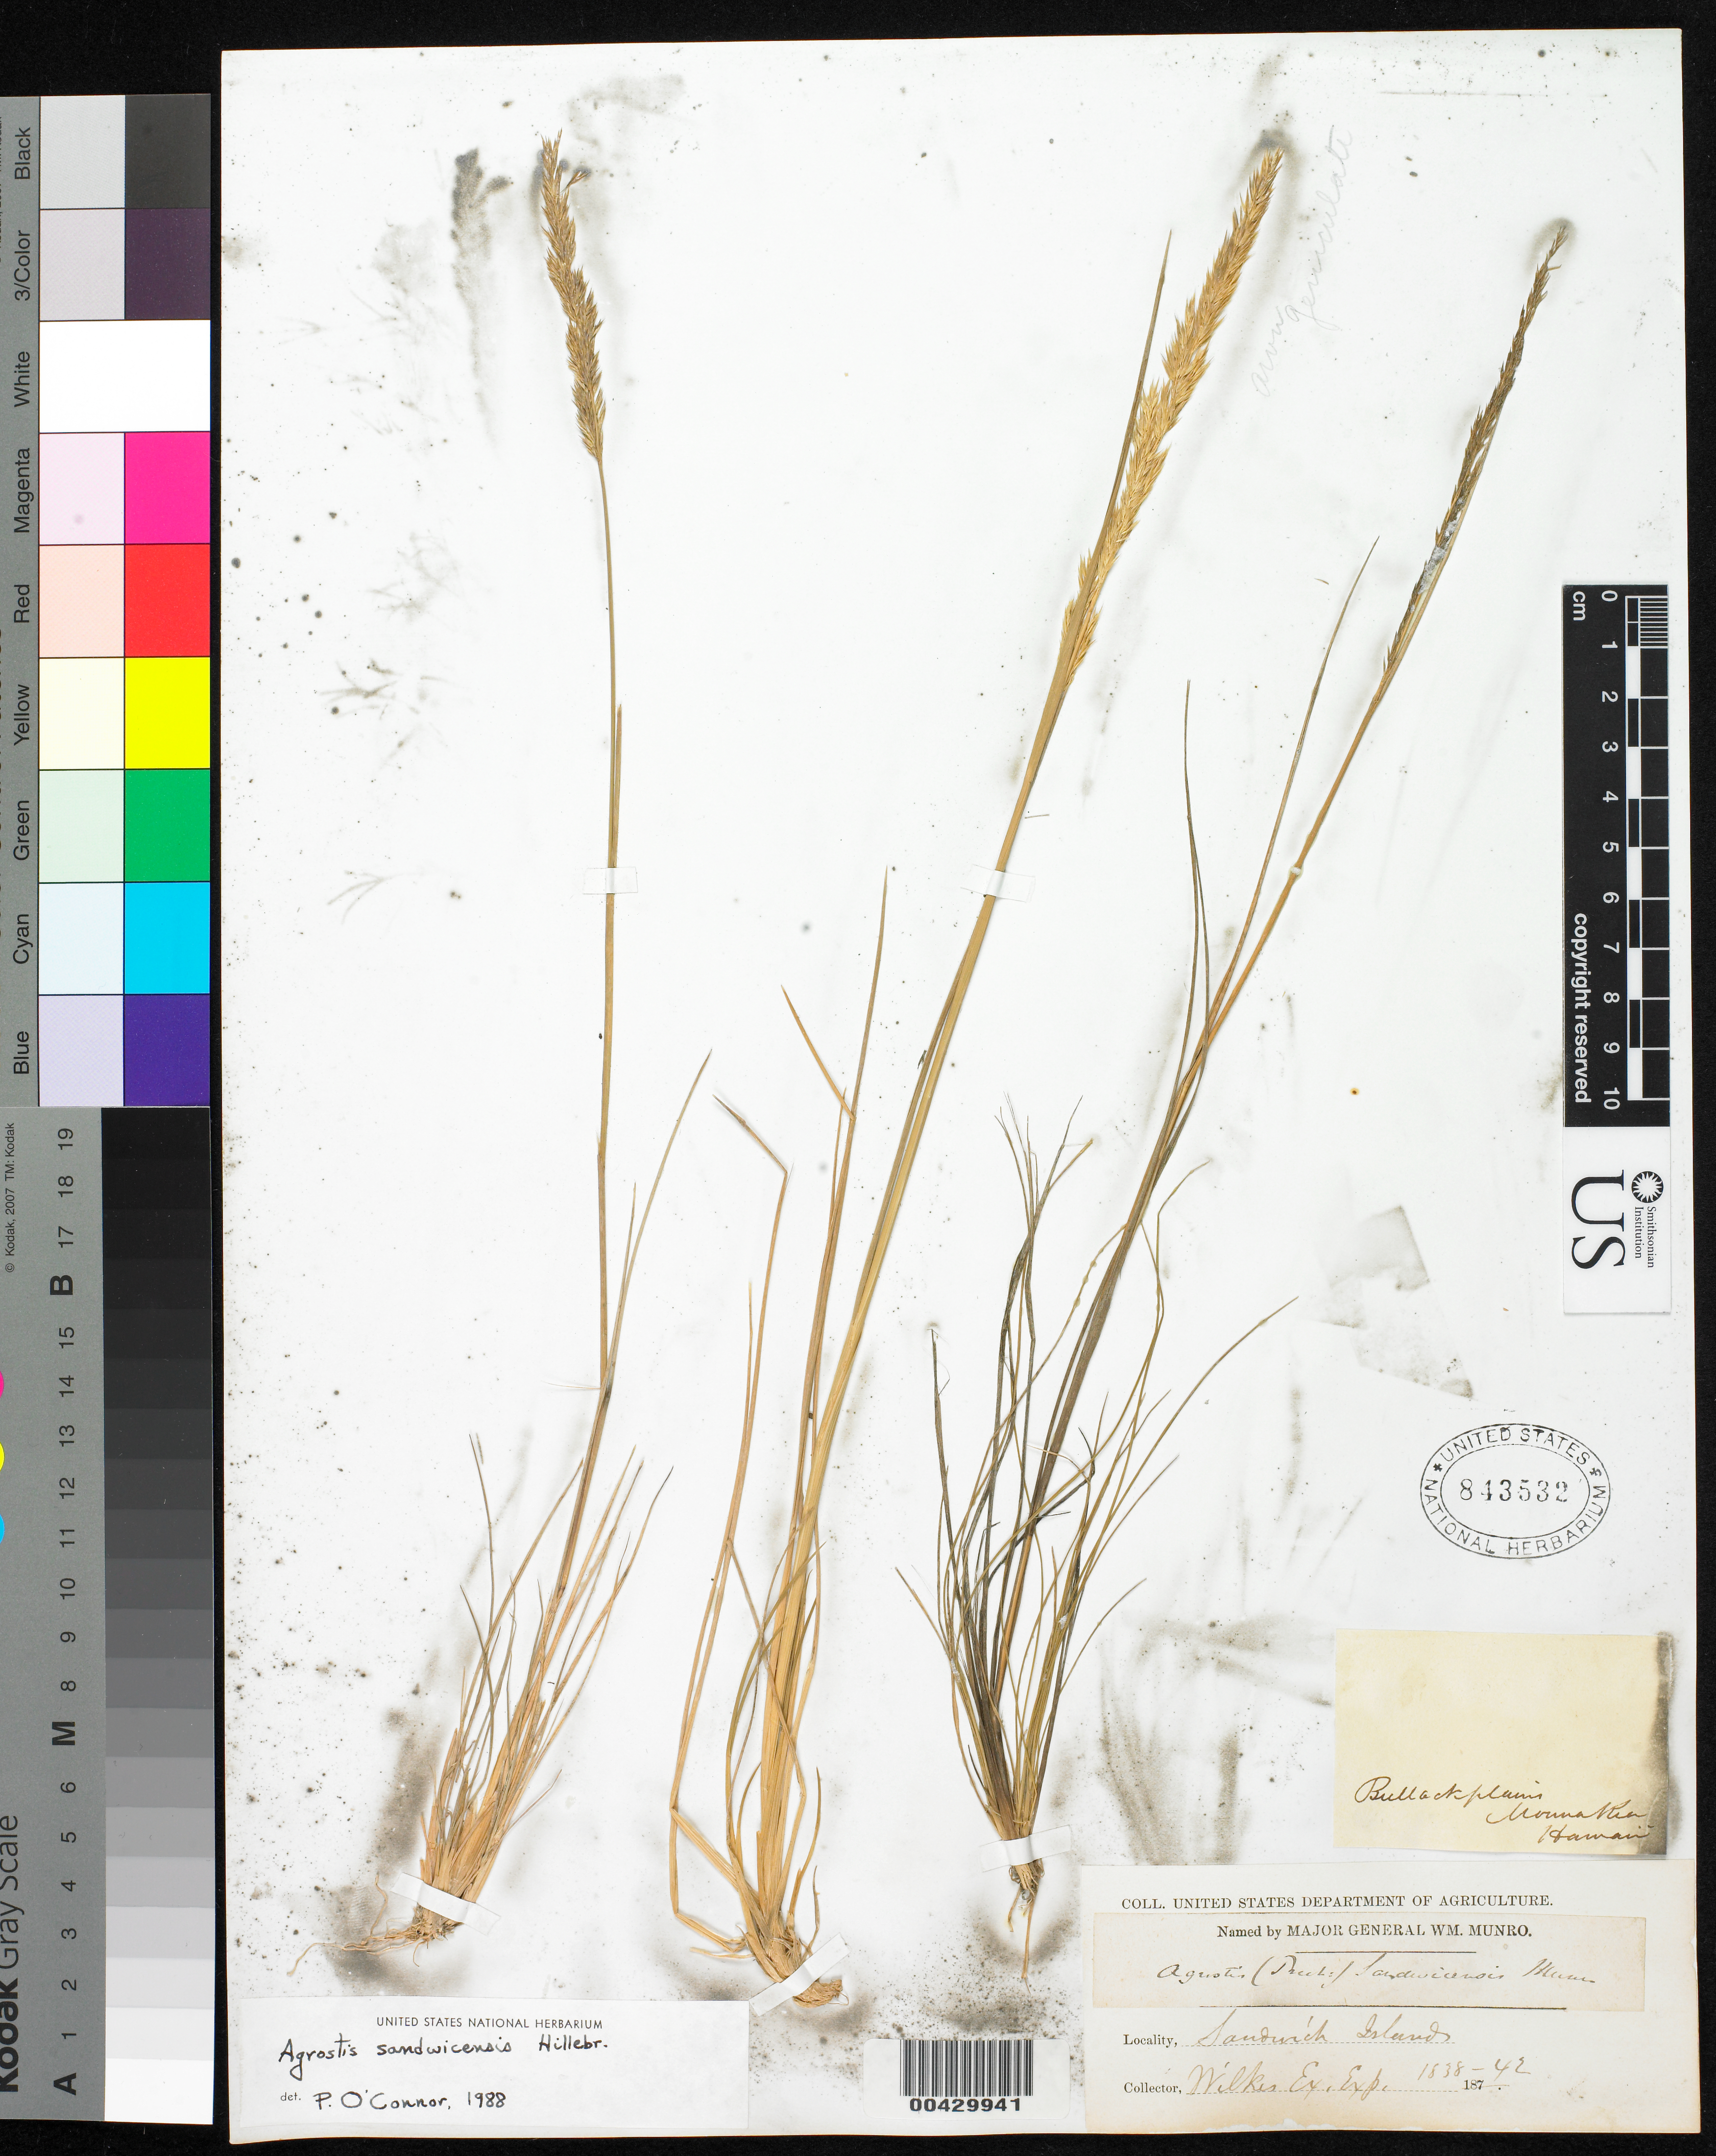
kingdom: Plantae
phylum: Tracheophyta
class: Liliopsida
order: Poales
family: Poaceae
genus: Agrostis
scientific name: Agrostis sandwicensis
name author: Hillebr.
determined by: O'Connor, P.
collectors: Wilkes Explor. Exped.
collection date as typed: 1838 to -- --- 1842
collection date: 1838/1842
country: United States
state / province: Hawaii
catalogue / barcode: US 843532